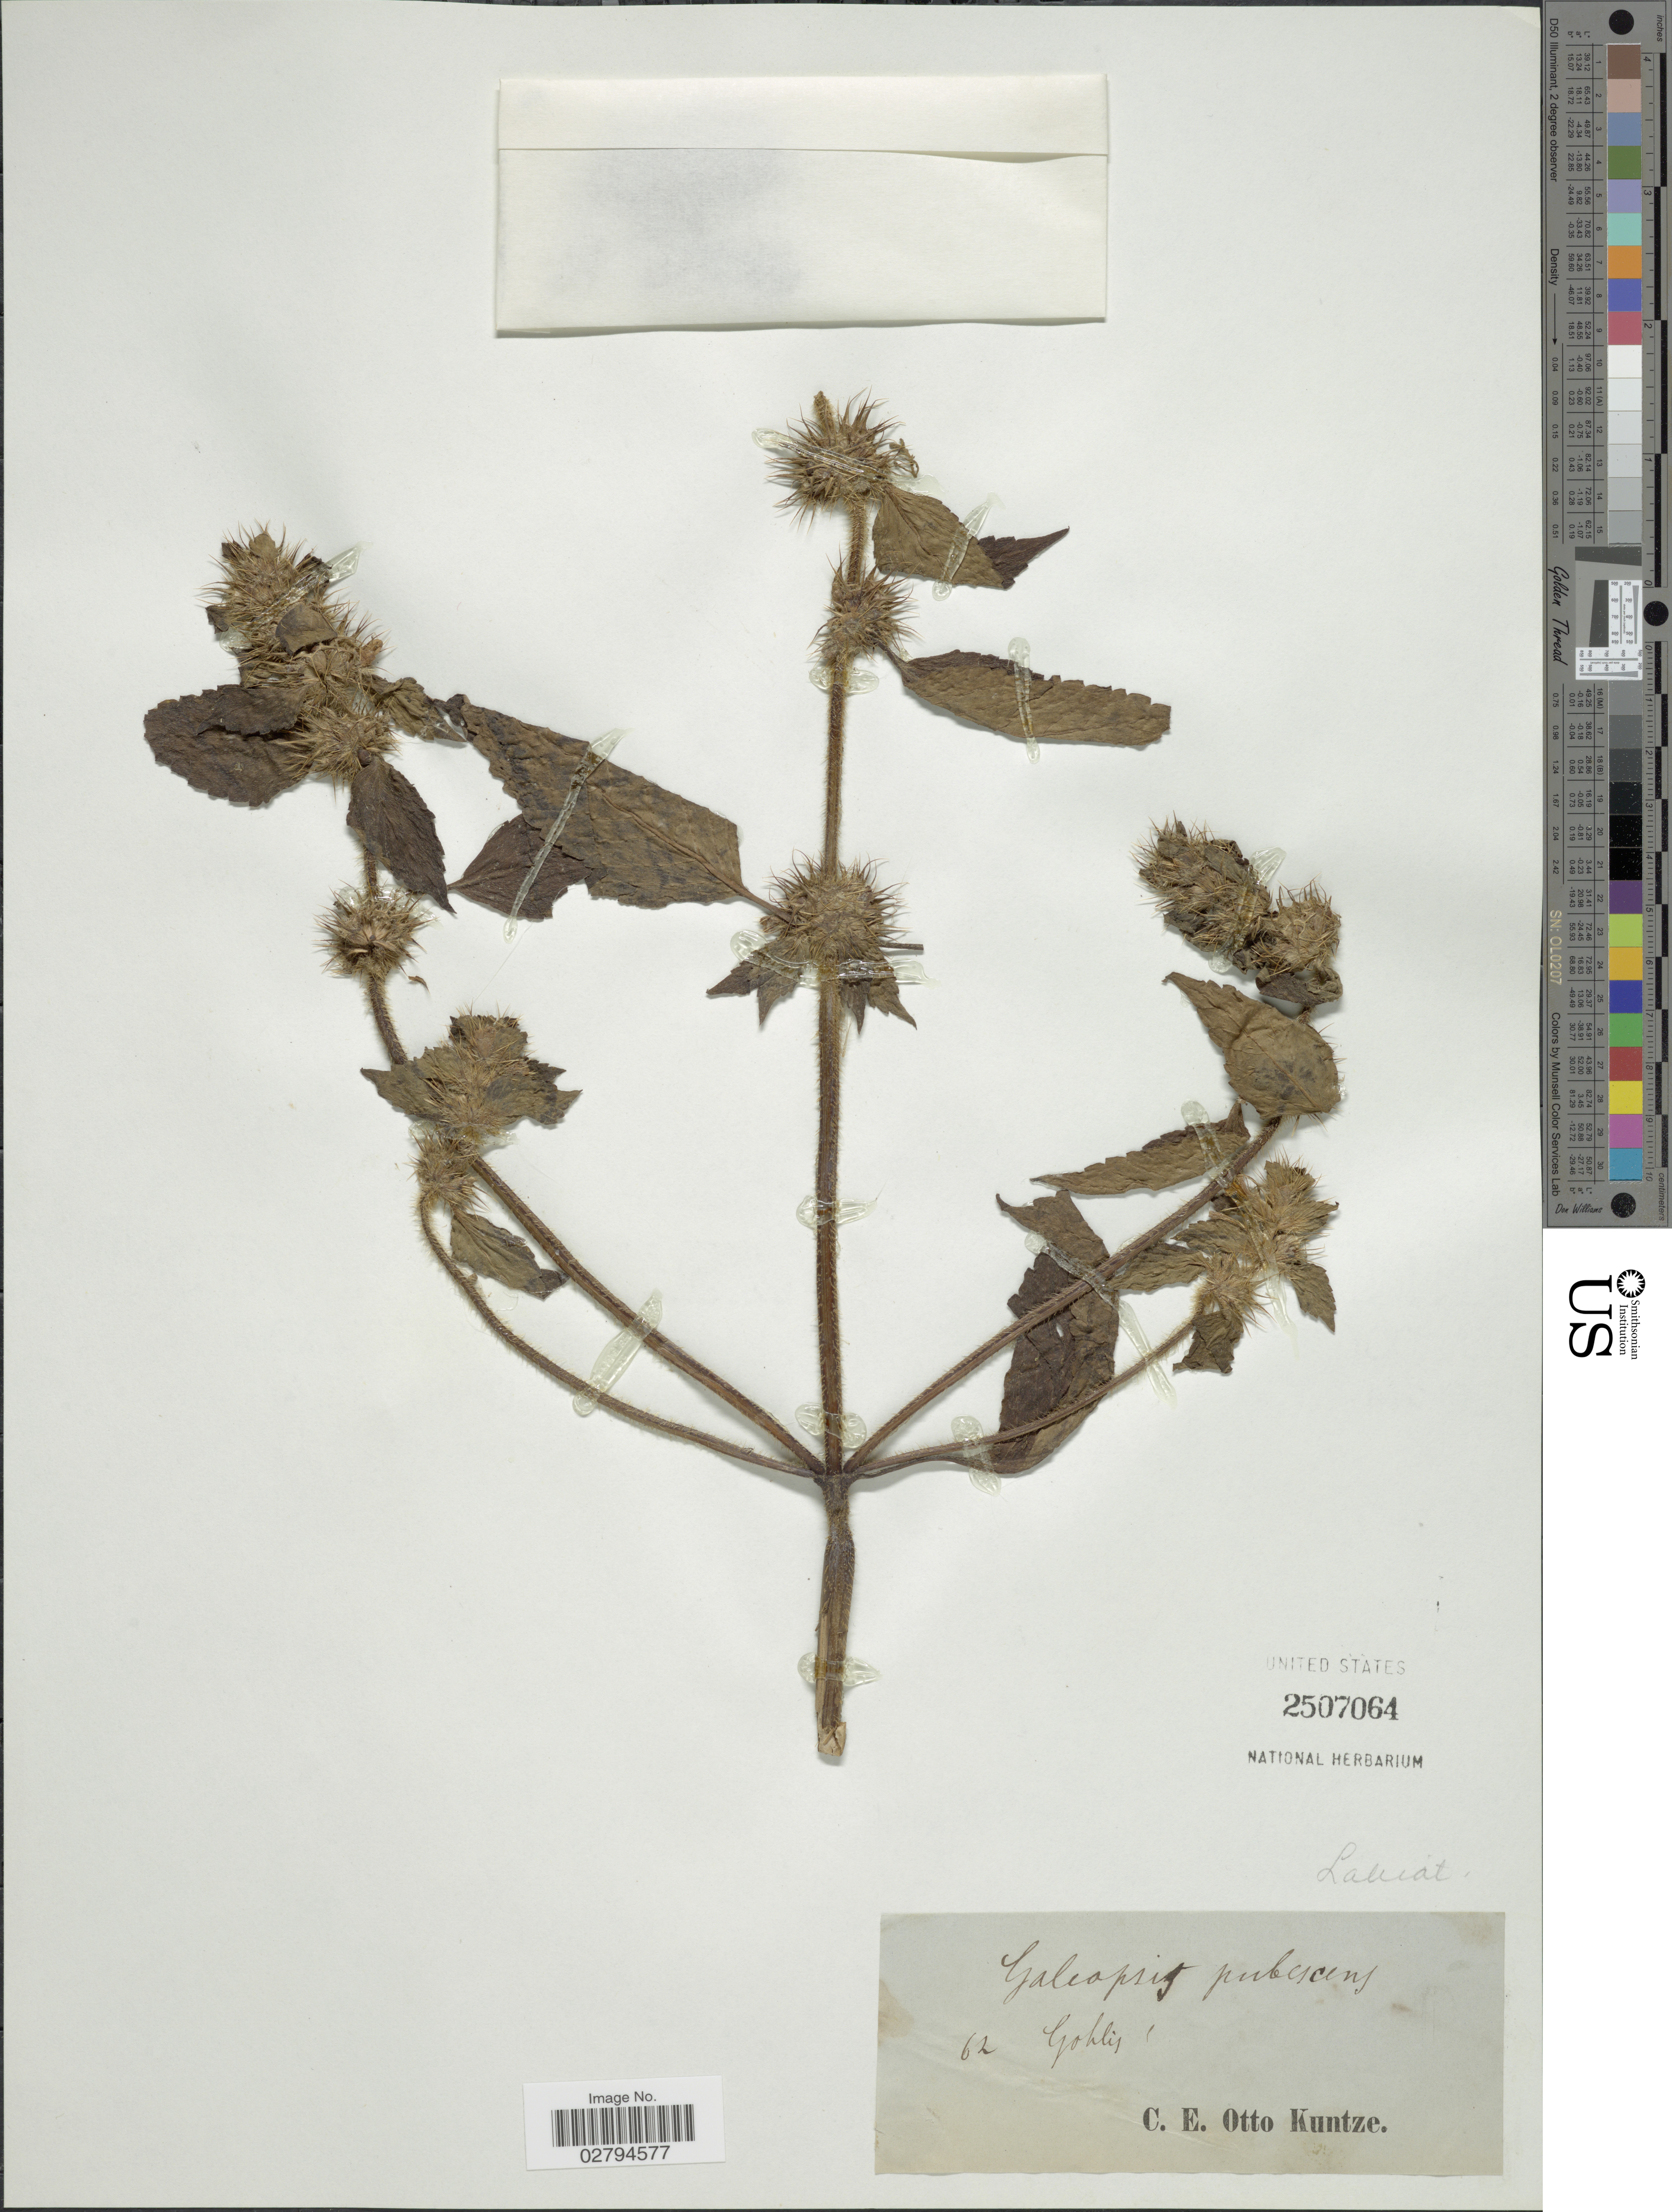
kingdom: Plantae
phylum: Tracheophyta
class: Magnoliopsida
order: Lamiales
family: Lamiaceae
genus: Galeopsis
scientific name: Galeopsis pubescens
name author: Besser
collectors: C.E.O. Kuntze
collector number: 62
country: Germany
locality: Gohlis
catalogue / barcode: US 2507064